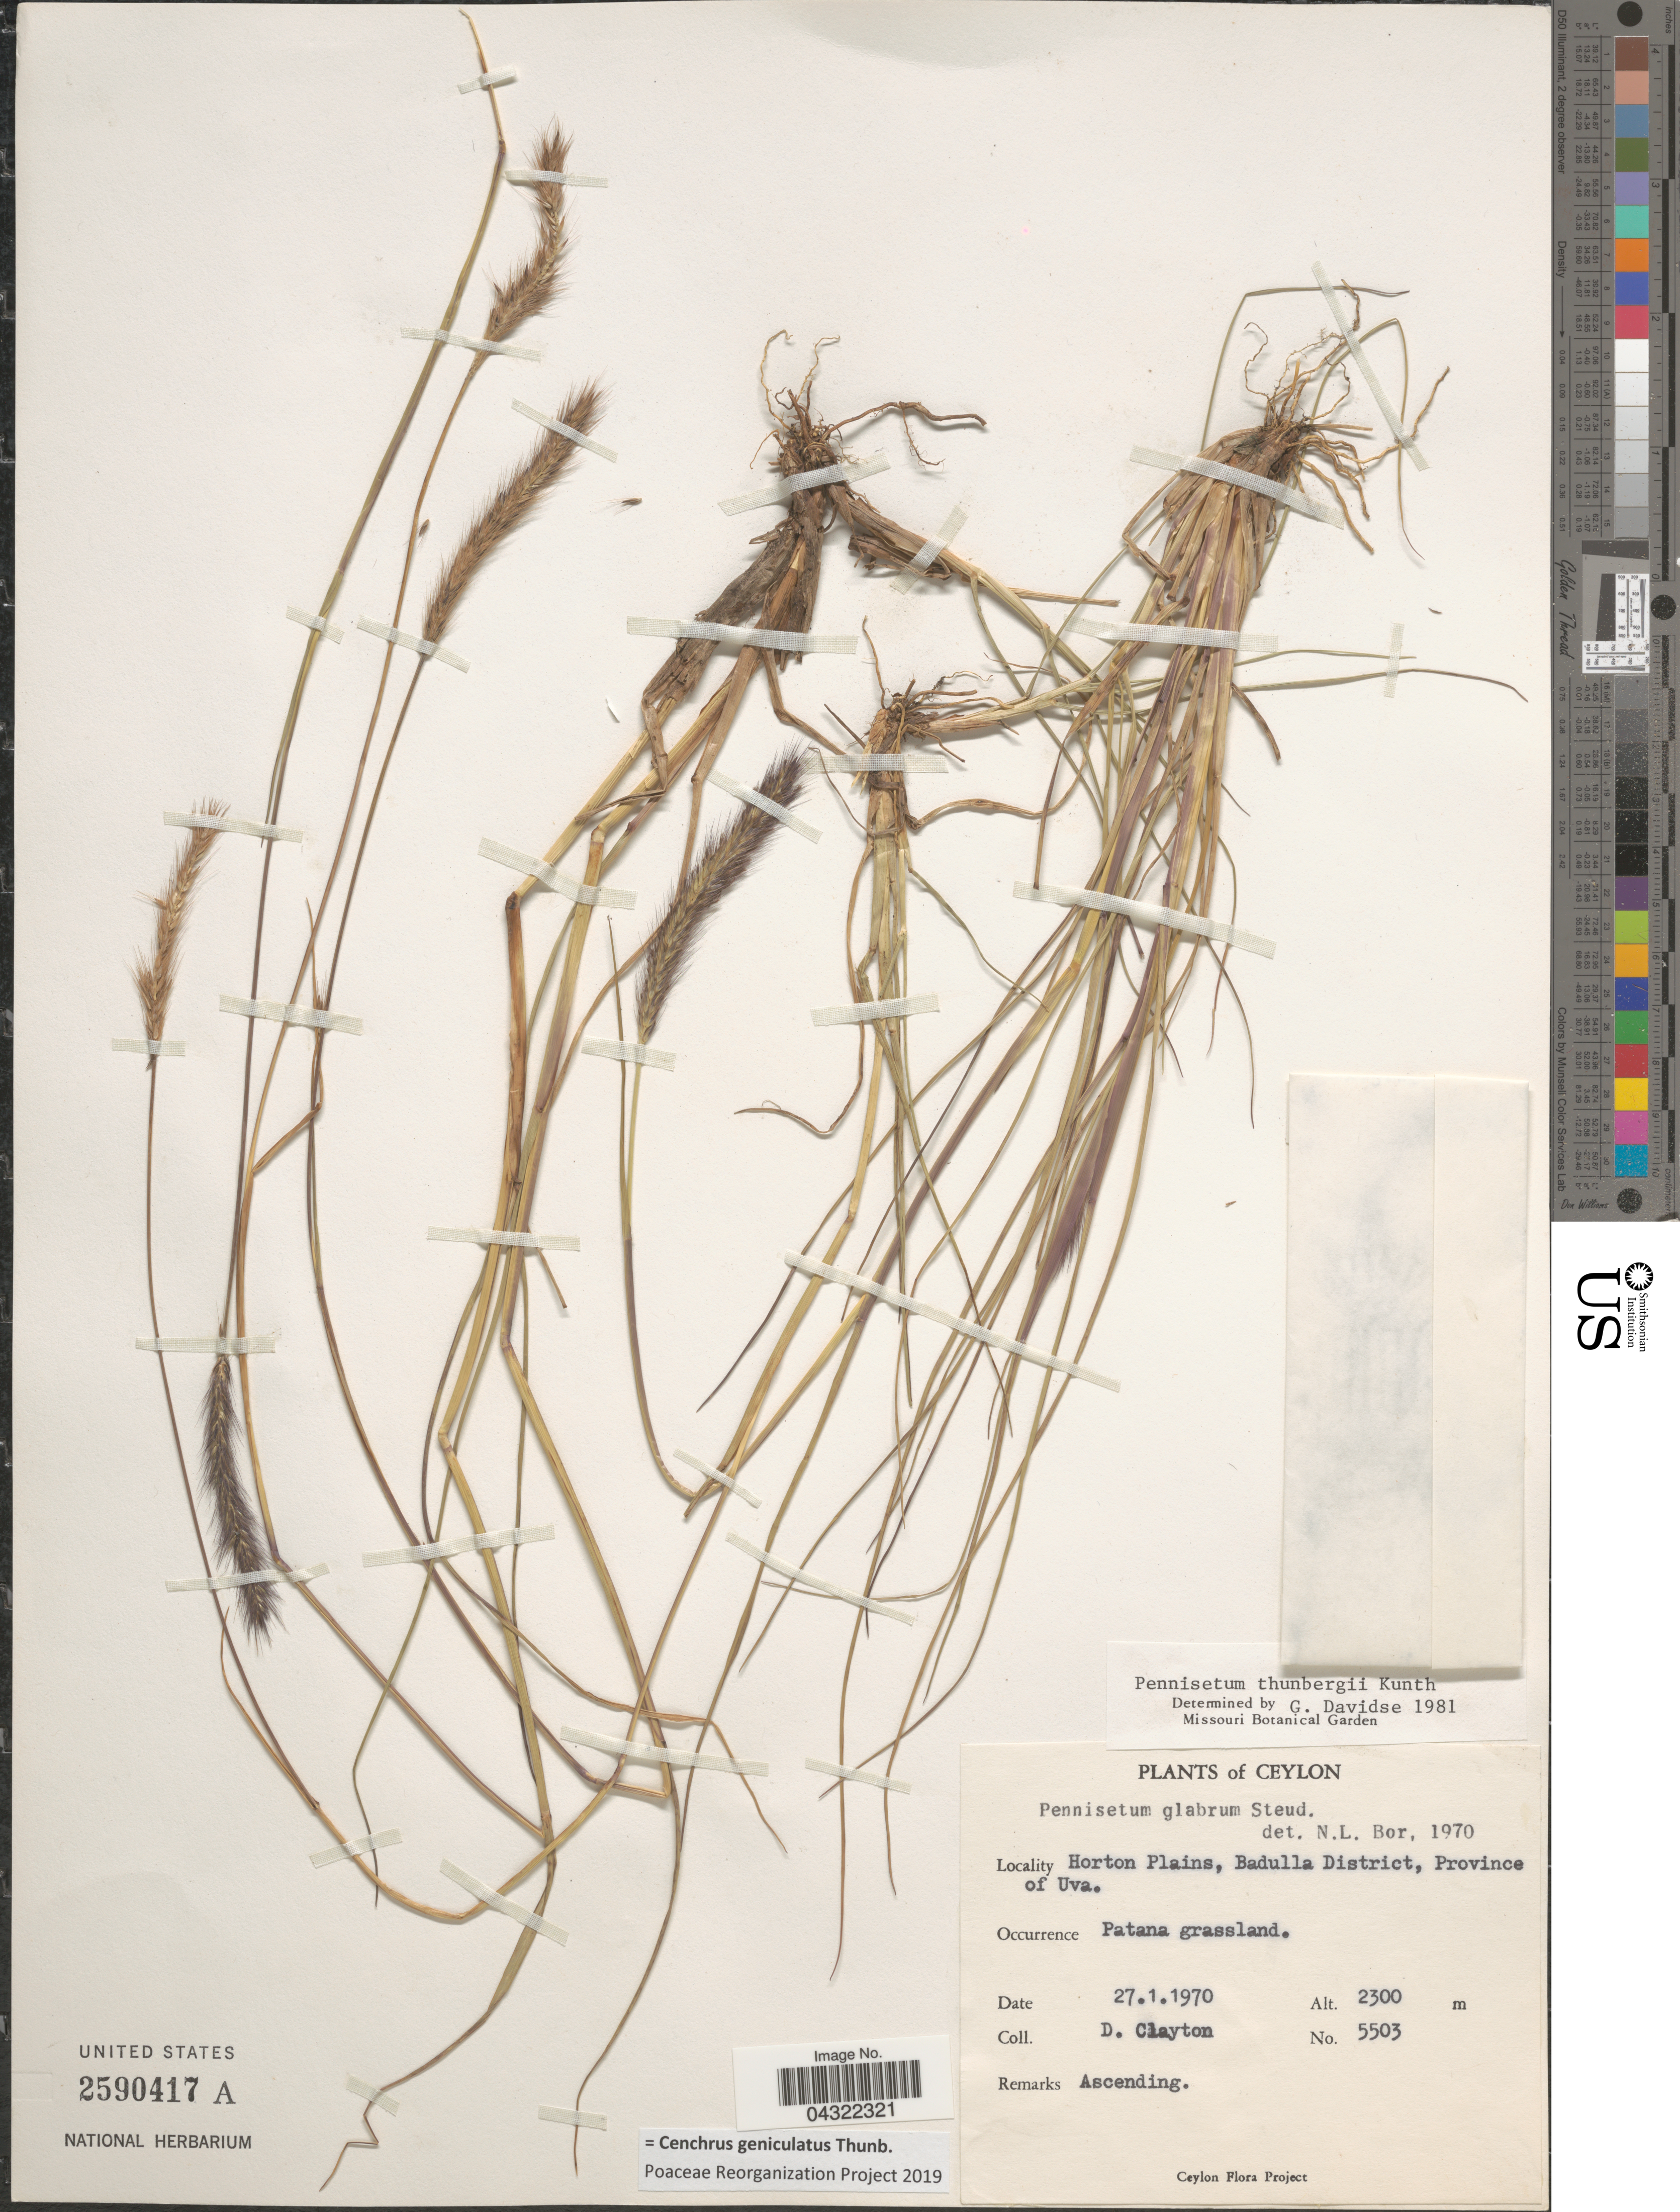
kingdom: Plantae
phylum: Tracheophyta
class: Liliopsida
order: Poales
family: Poaceae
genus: Cenchrus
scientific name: Cenchrus geniculatus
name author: Thunb.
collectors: D. Clayton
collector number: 5503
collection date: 1970-01-27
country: Sri Lanka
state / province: Uva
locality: Ceylon. Horton Plains, Badulla District.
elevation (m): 2300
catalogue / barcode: US 2590417A